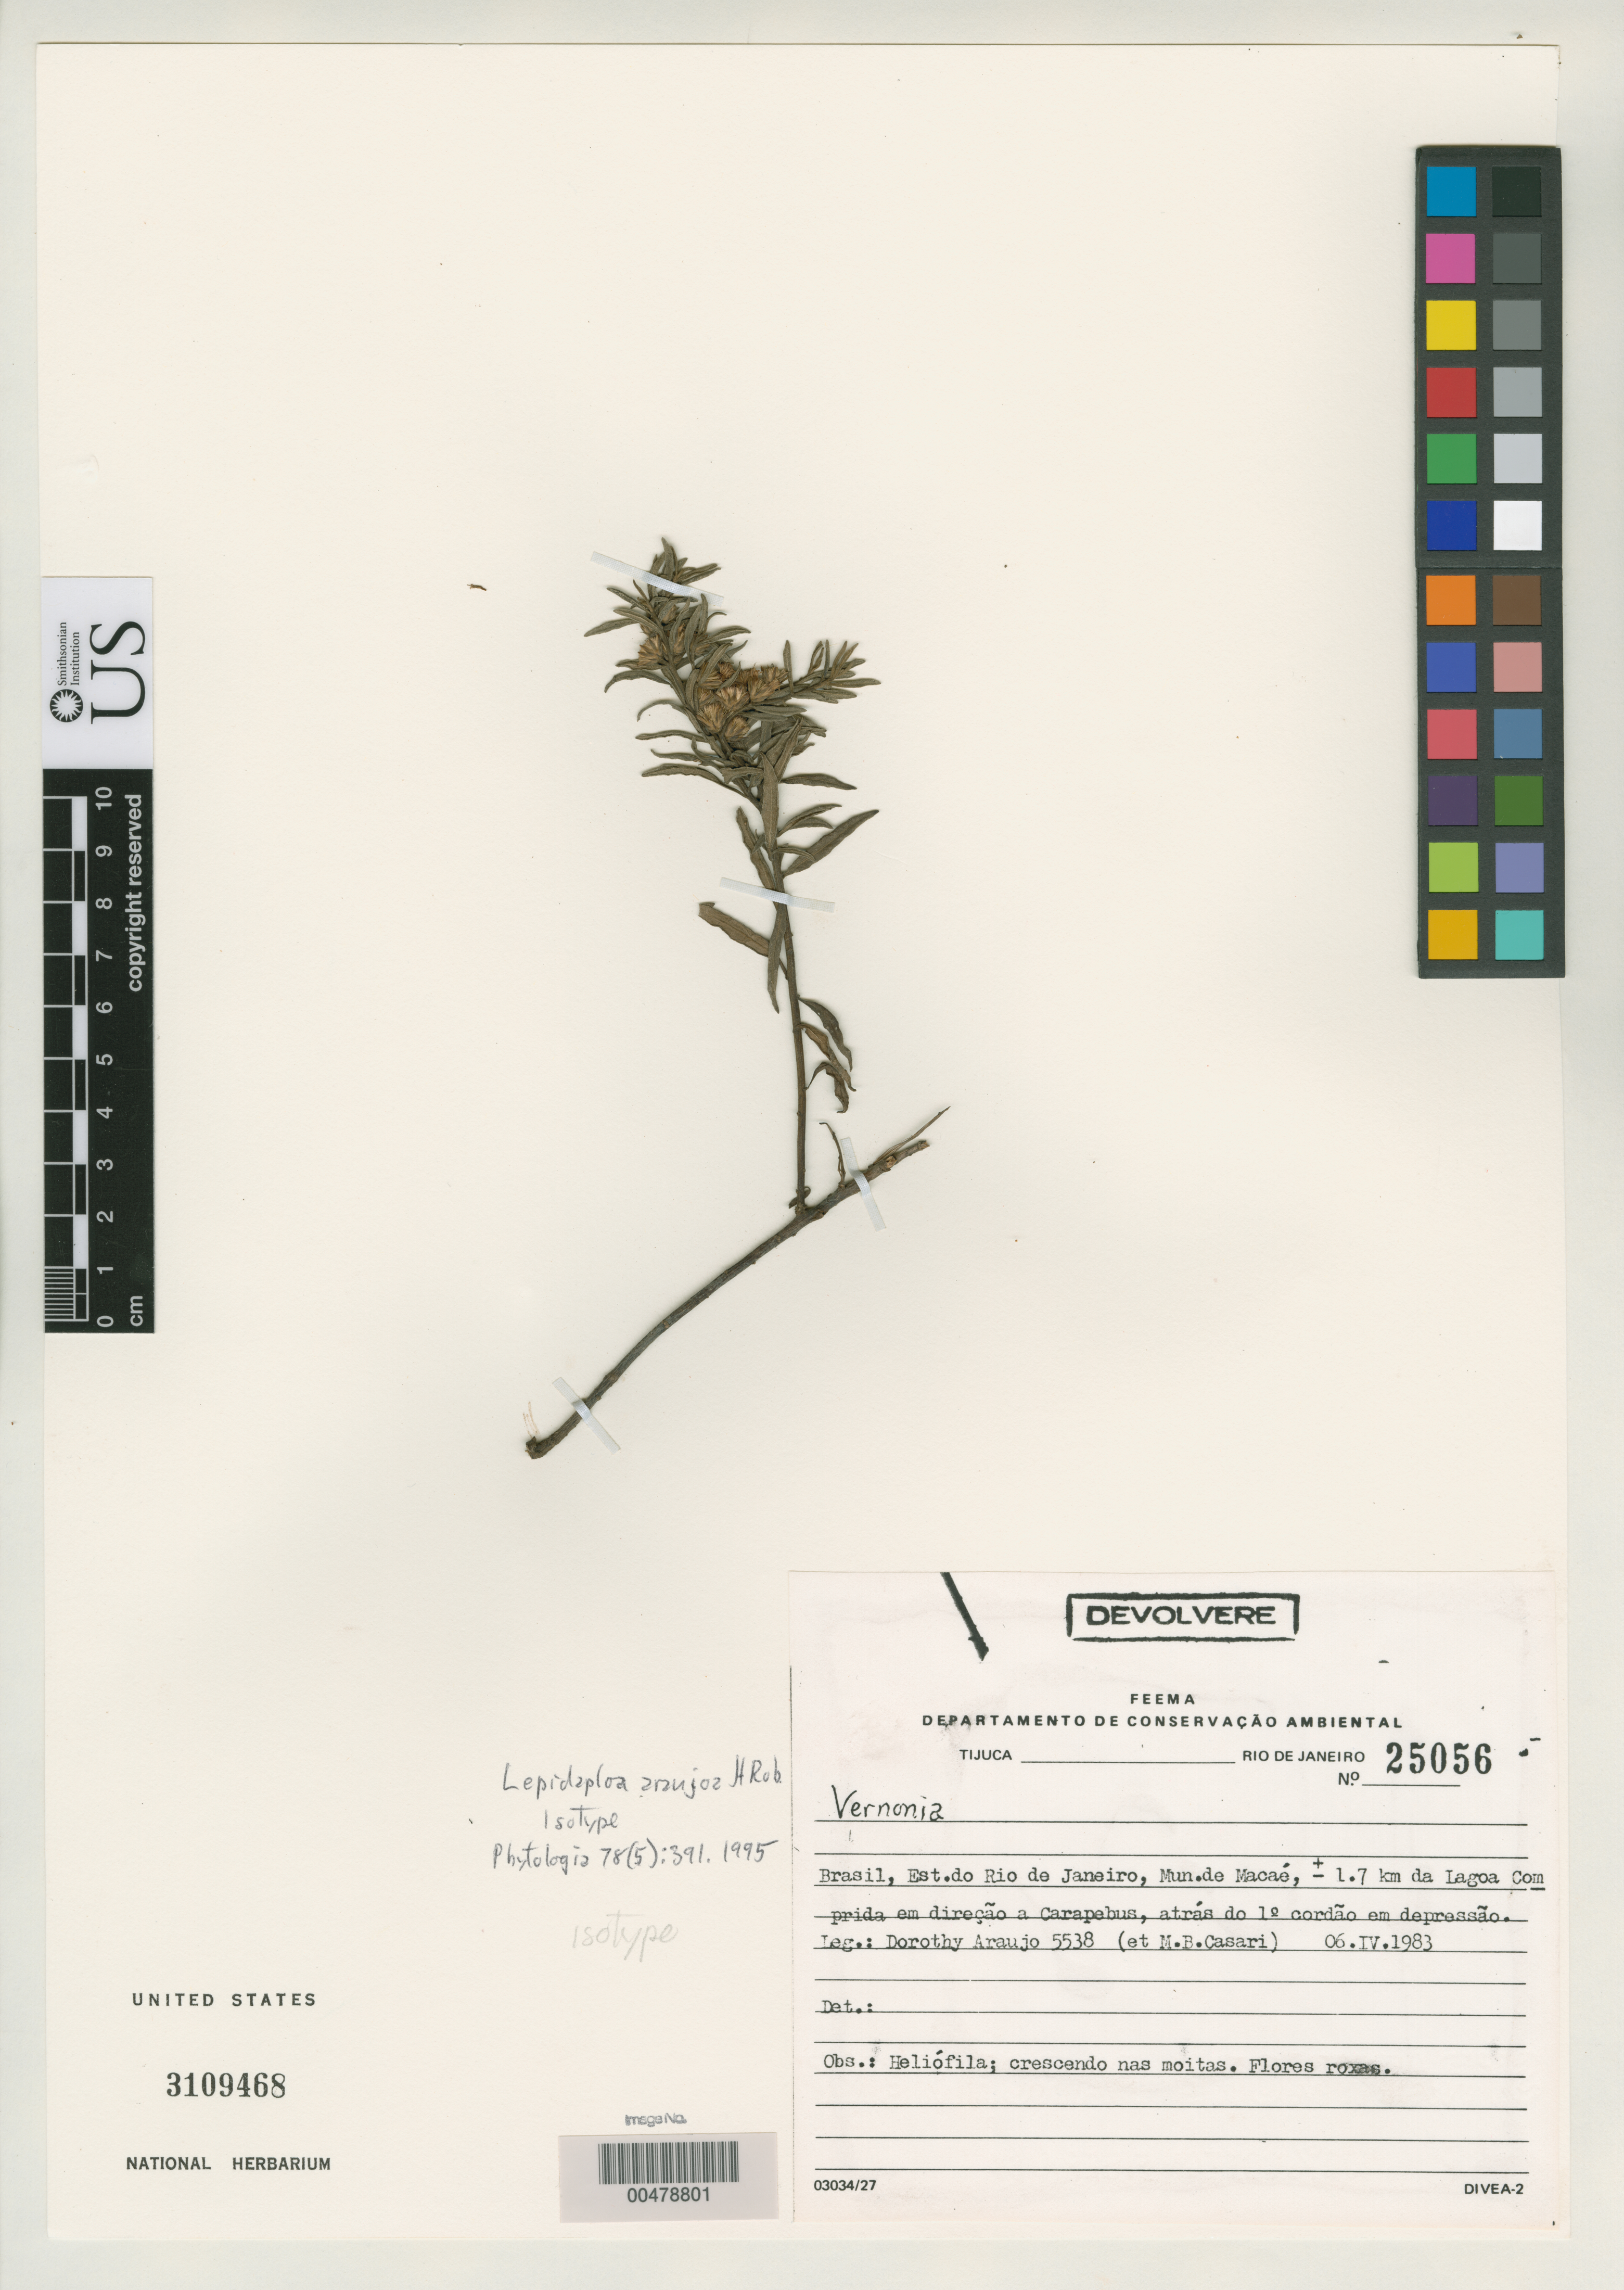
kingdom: Plantae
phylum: Tracheophyta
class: Magnoliopsida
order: Asterales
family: Asteraceae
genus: Lepidaploa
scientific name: Lepidaploa araujoa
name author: H. Rob.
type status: Isotype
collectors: D. Araujo & M. Casari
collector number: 5538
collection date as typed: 06 Apr 1983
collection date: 1983-04-06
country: Brazil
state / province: Rio de Janeiro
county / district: Macae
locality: +/- 1.7 km da Lagoa Comprida em direcao a Carapebus, atras do 1 Cordao em Depressao.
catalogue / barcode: US 3109468